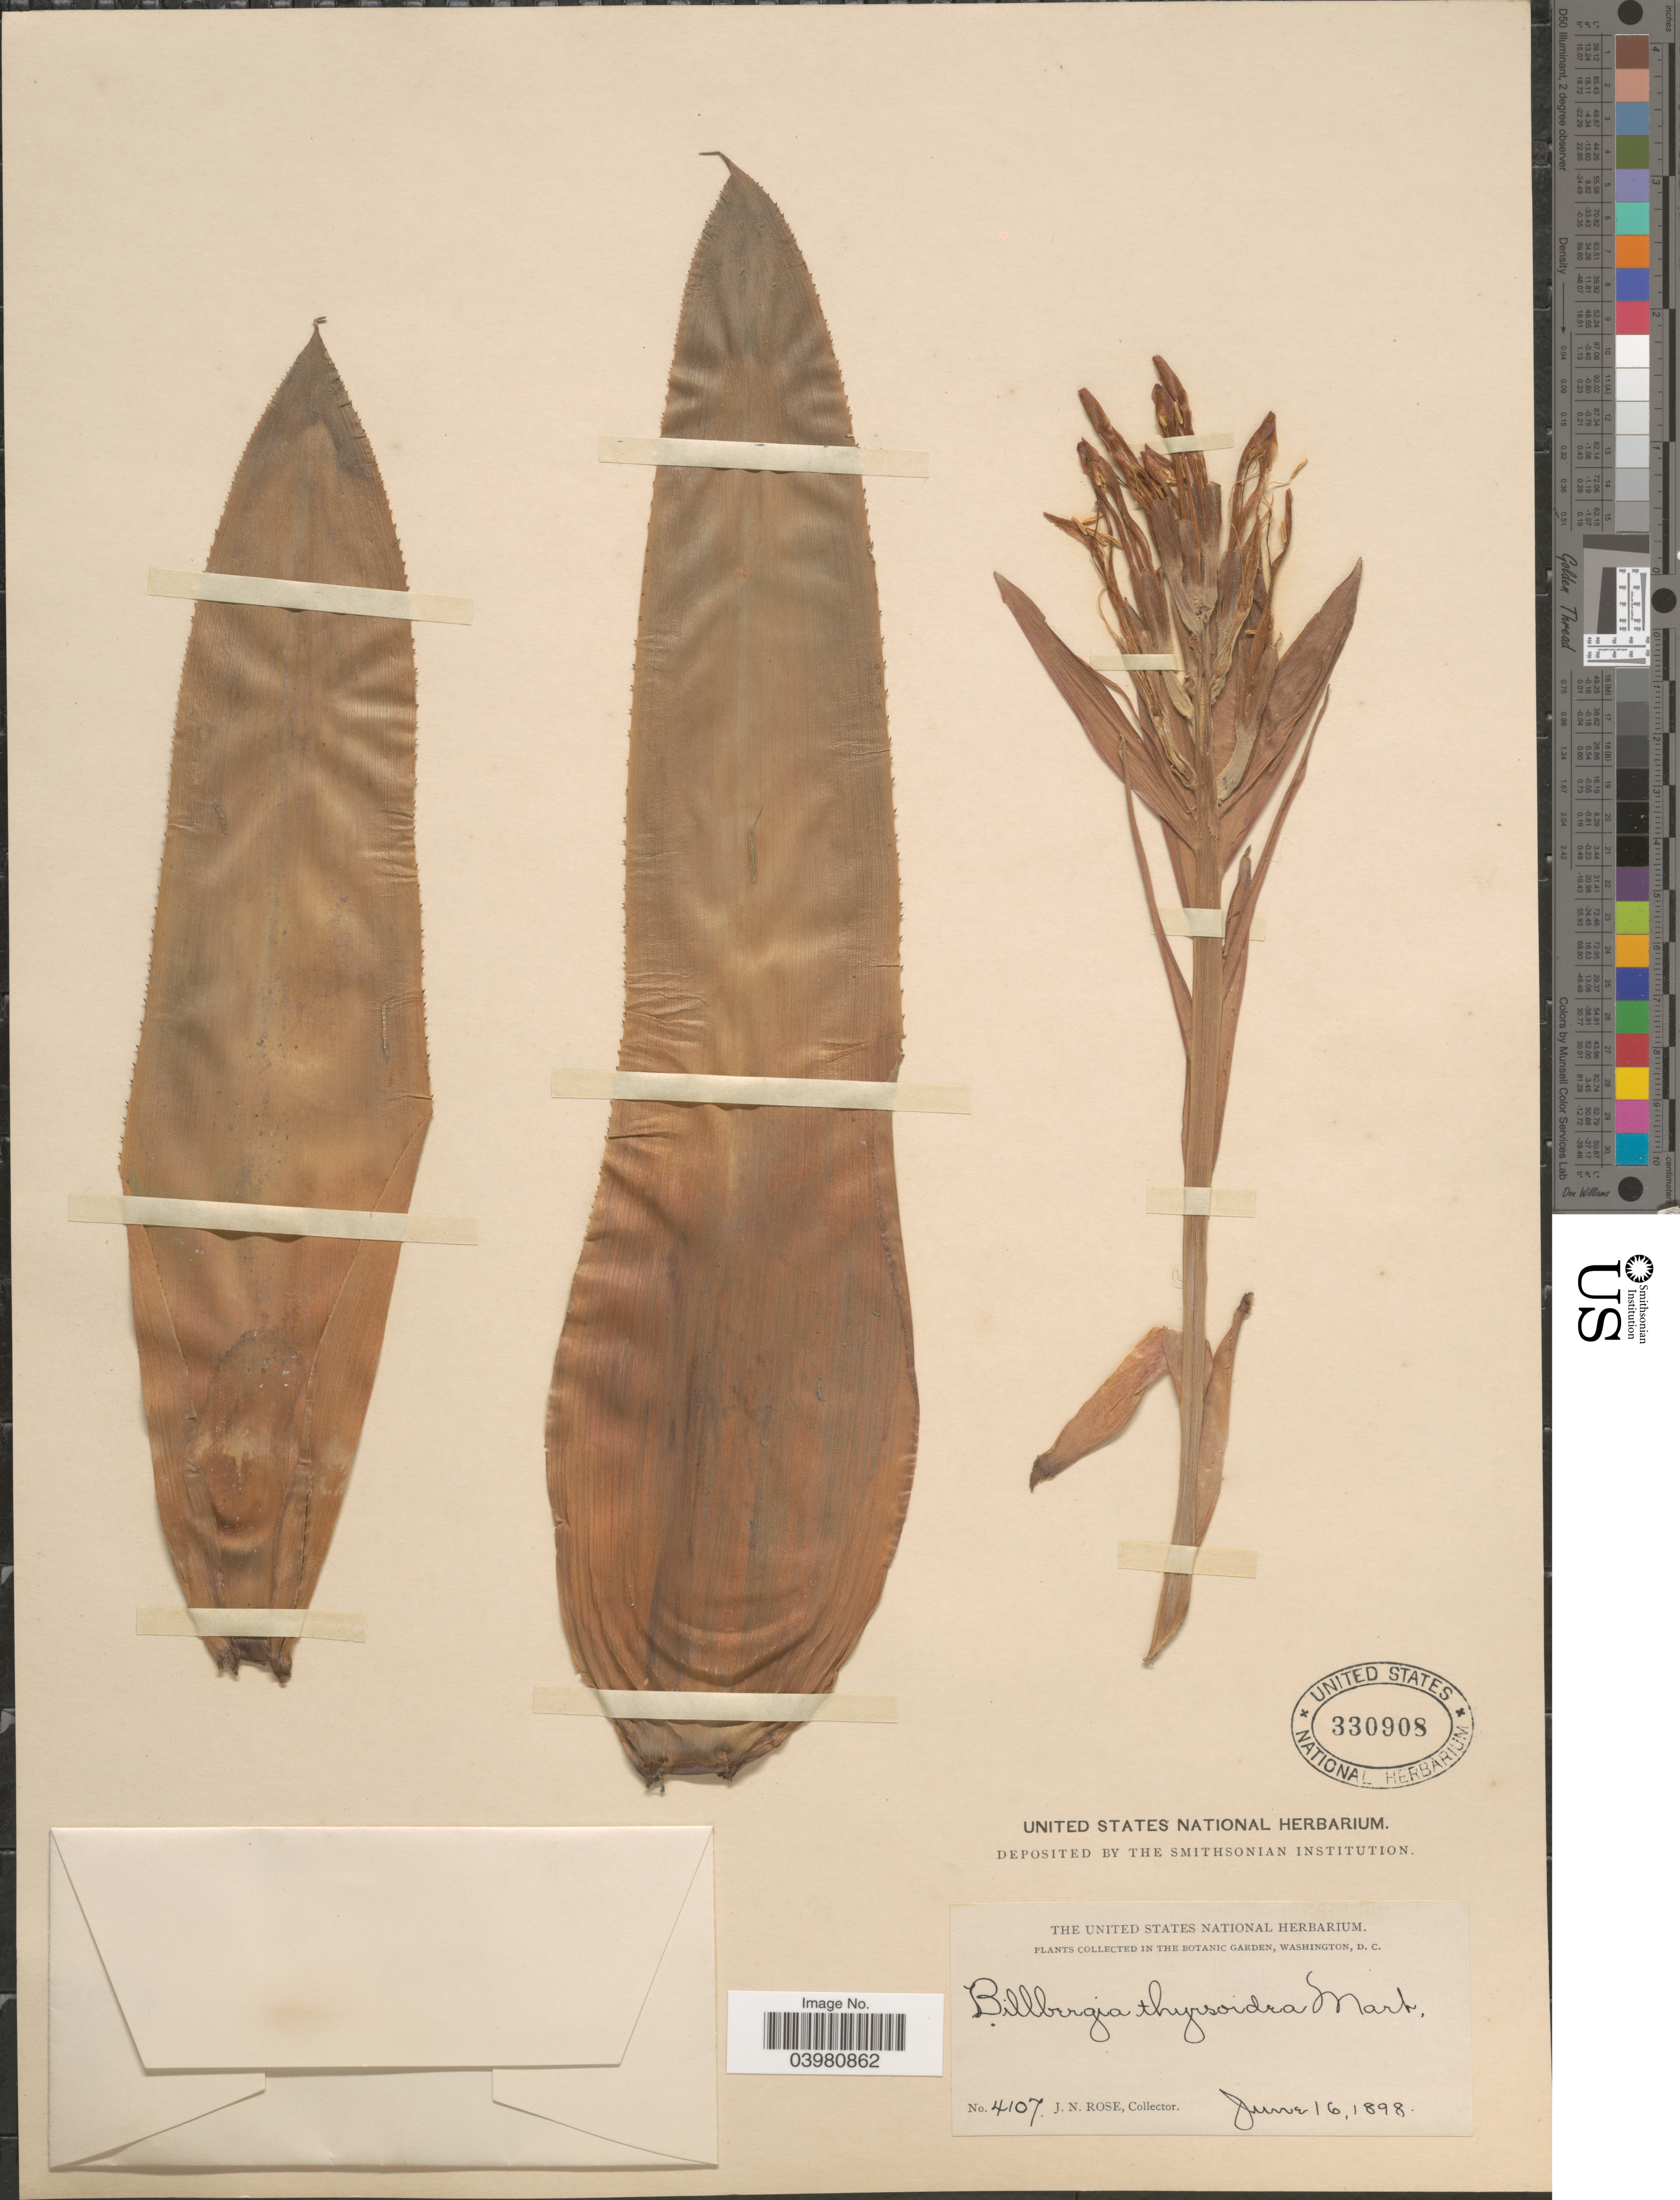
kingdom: Plantae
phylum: Tracheophyta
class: Liliopsida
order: Poales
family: Bromeliaceae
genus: Billbergia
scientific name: Billbergia thyrsoidea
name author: Mart. ex Schult. & Schult. f.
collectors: J. N. Rose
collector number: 4107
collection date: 1898-06-16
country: United States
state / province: District of Columbia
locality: In the Botanic Garden, Washington, D.C.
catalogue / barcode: US 330908